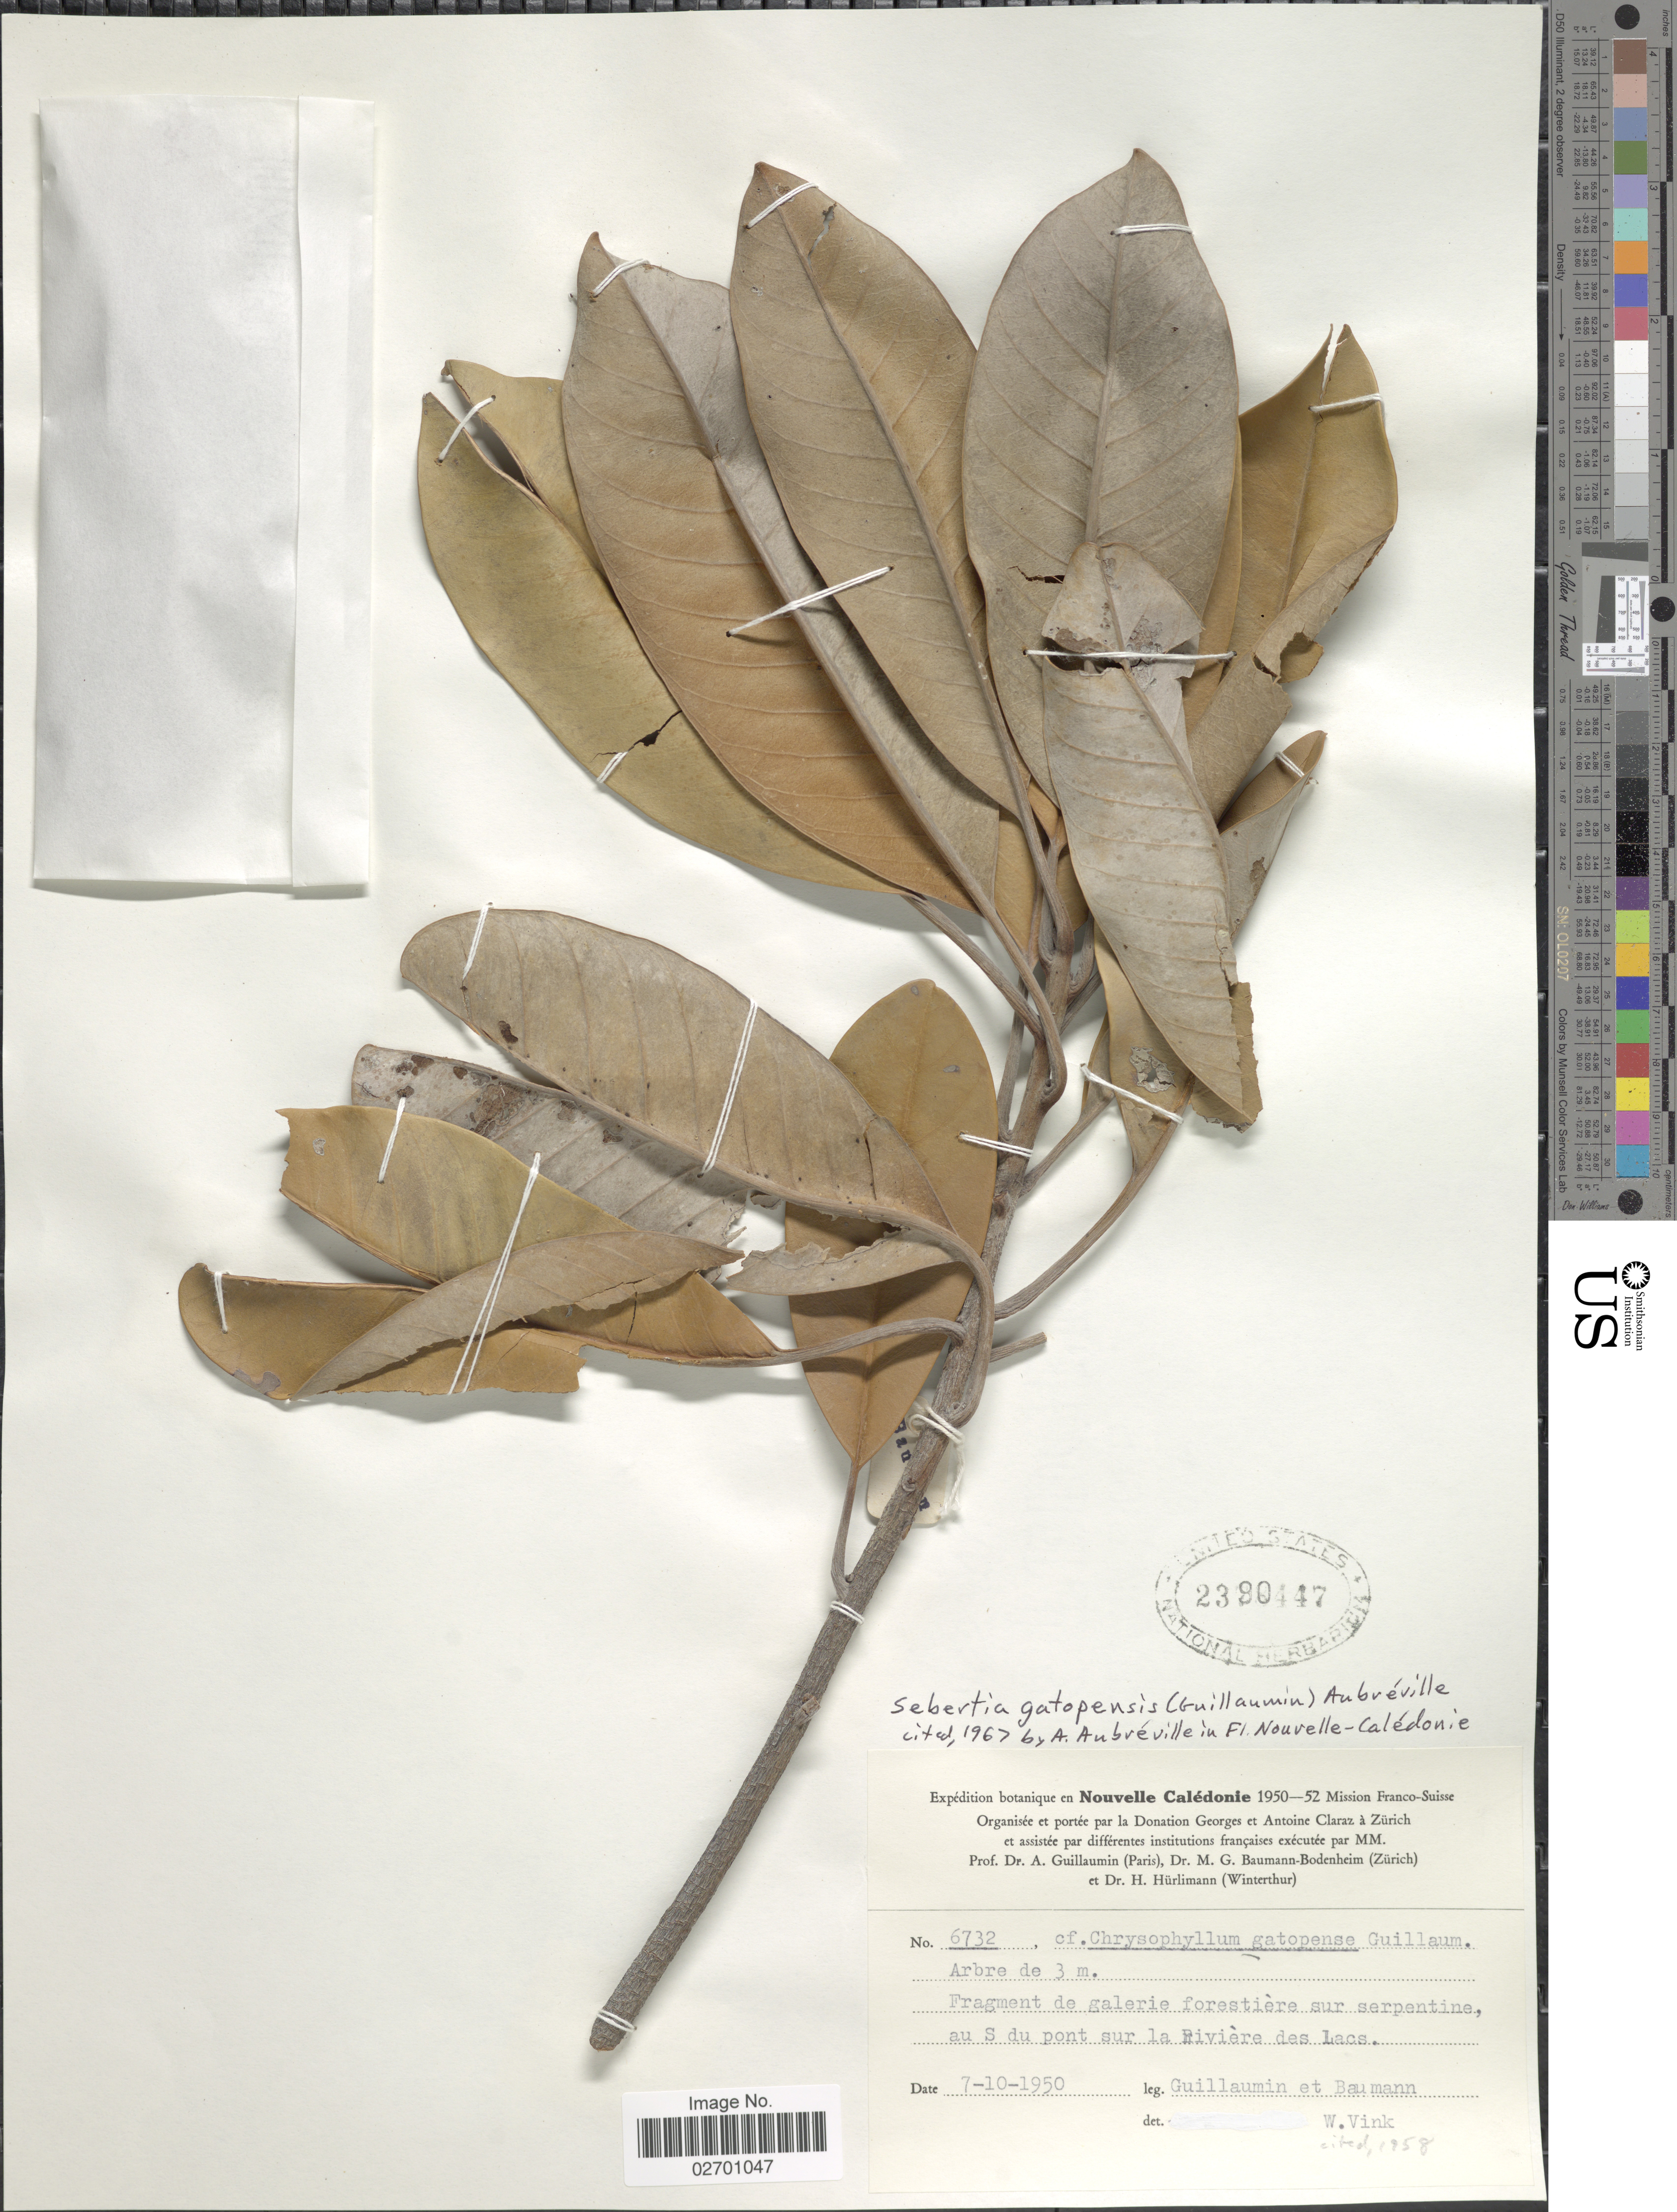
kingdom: Plantae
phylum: Tracheophyta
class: Magnoliopsida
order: Ericales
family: Sapotaceae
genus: Pycnandra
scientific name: Pycnandra canaliculata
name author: Swenson & Munzinger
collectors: A. Guillaumin & M. G. Baumann-Bodenheim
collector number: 6732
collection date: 1950-10-07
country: New Caledonia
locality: Fragment de galerie forestiere sur serpentine, au S du pont sur la Riviere des Lacs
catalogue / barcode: US 2390447